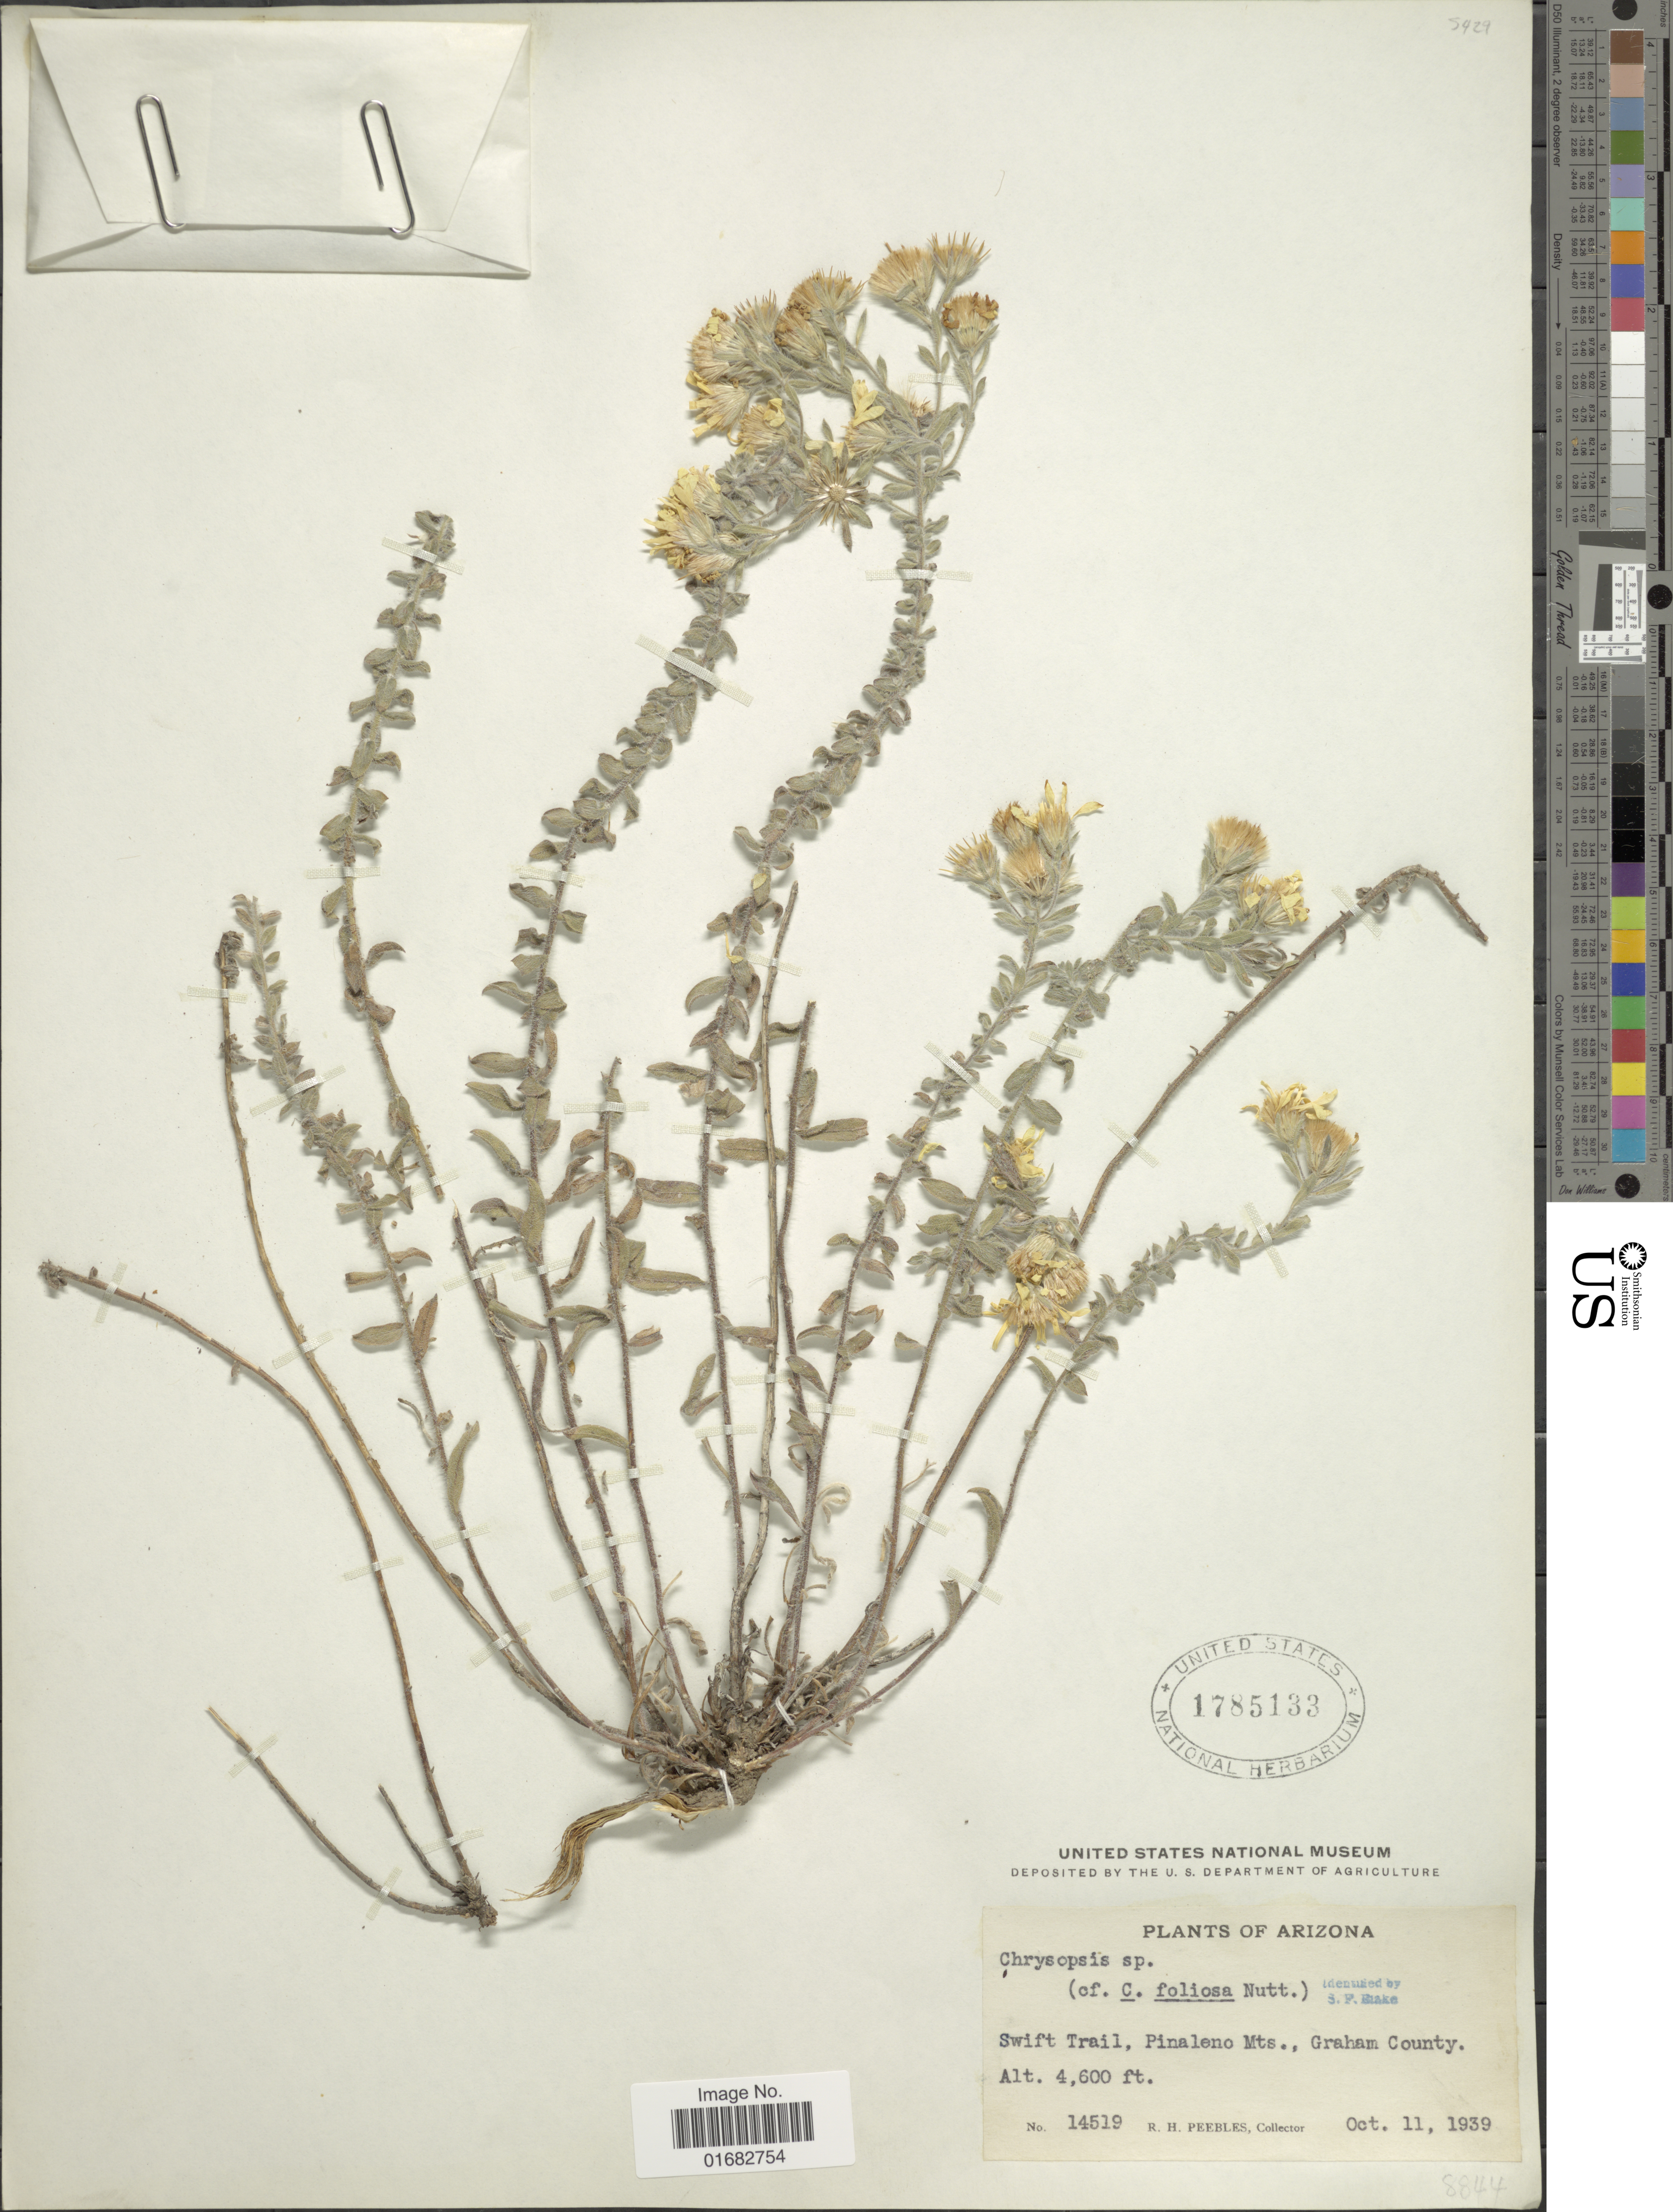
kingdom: Plantae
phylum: Tracheophyta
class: Magnoliopsida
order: Asterales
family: Asteraceae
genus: Heterotheca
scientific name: Heterotheca villosa var. foliosa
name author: (Nutt.) V.L. Harms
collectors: R. H. Peebles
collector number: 14519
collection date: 1939-10-11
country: United States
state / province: Arizona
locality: Swift Trail, Pinaleno Mts., Graham County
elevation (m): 1402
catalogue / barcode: US 1785133